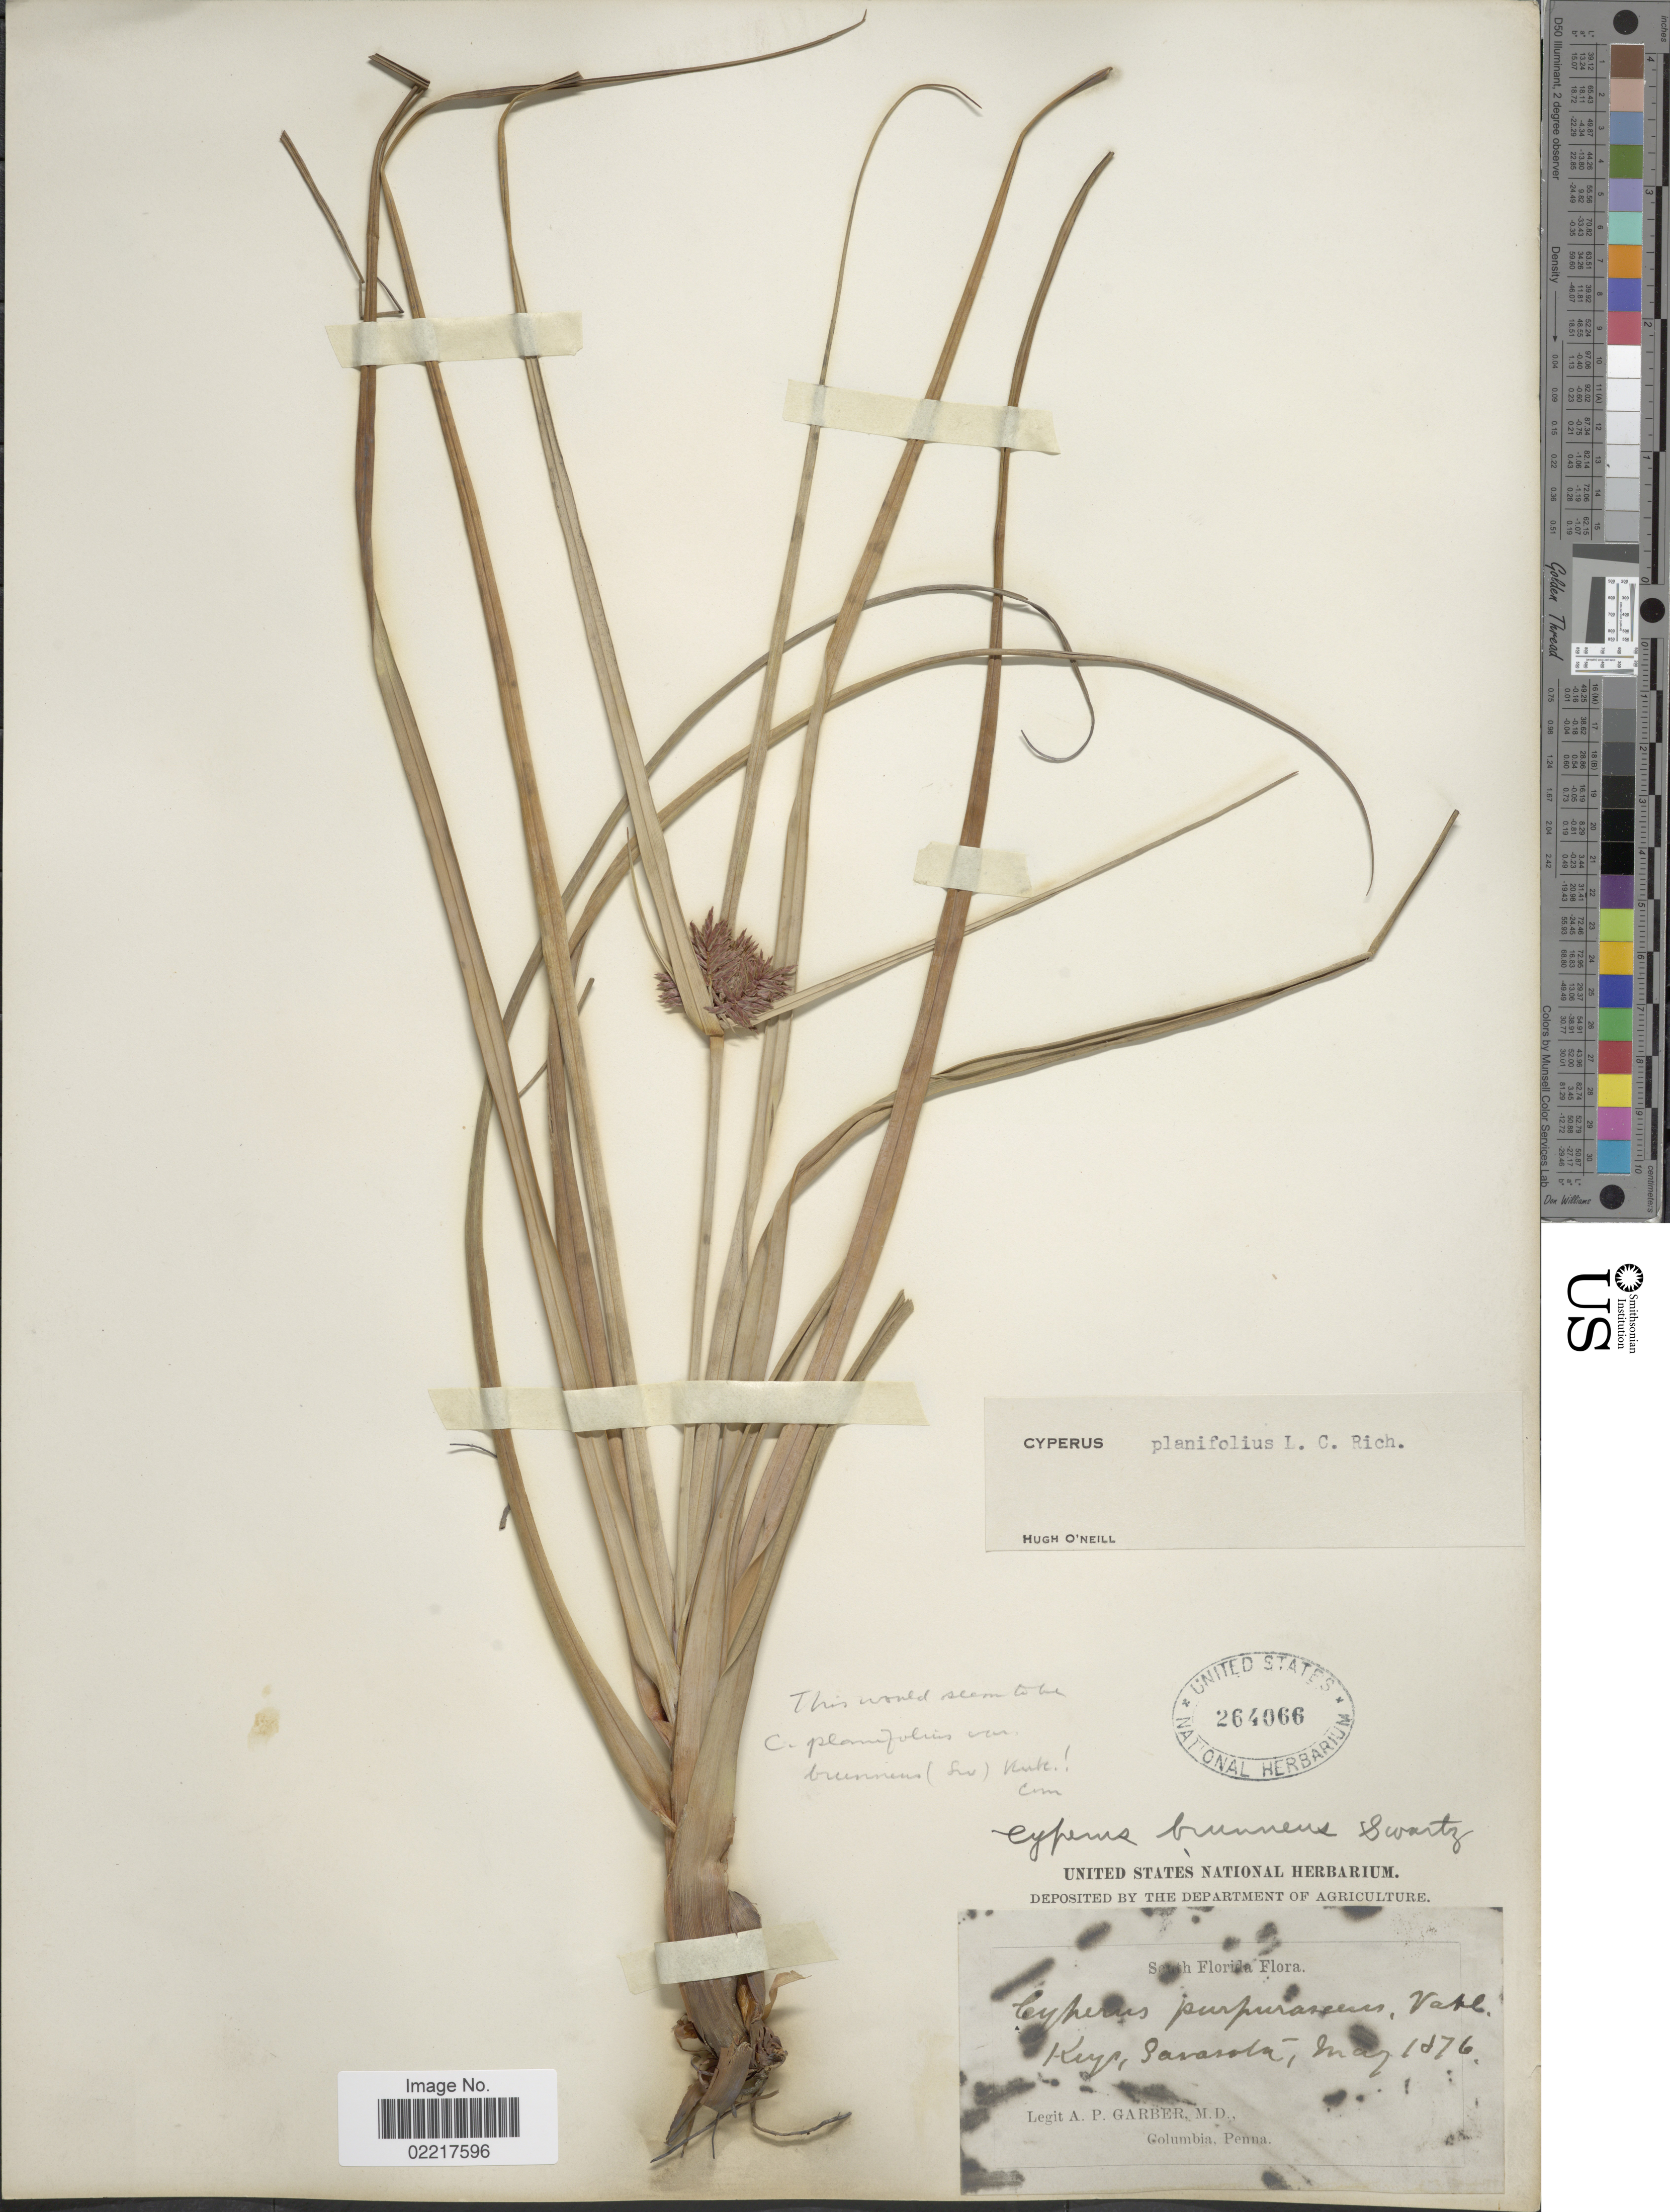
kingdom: Plantae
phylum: Tracheophyta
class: Liliopsida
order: Poales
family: Cyperaceae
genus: Cyperus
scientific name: Cyperus planifolius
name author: Rich.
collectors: A. P. Garber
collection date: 1876-05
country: United States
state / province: Florida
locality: South Florida, Keys, Sarasota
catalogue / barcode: US 264066